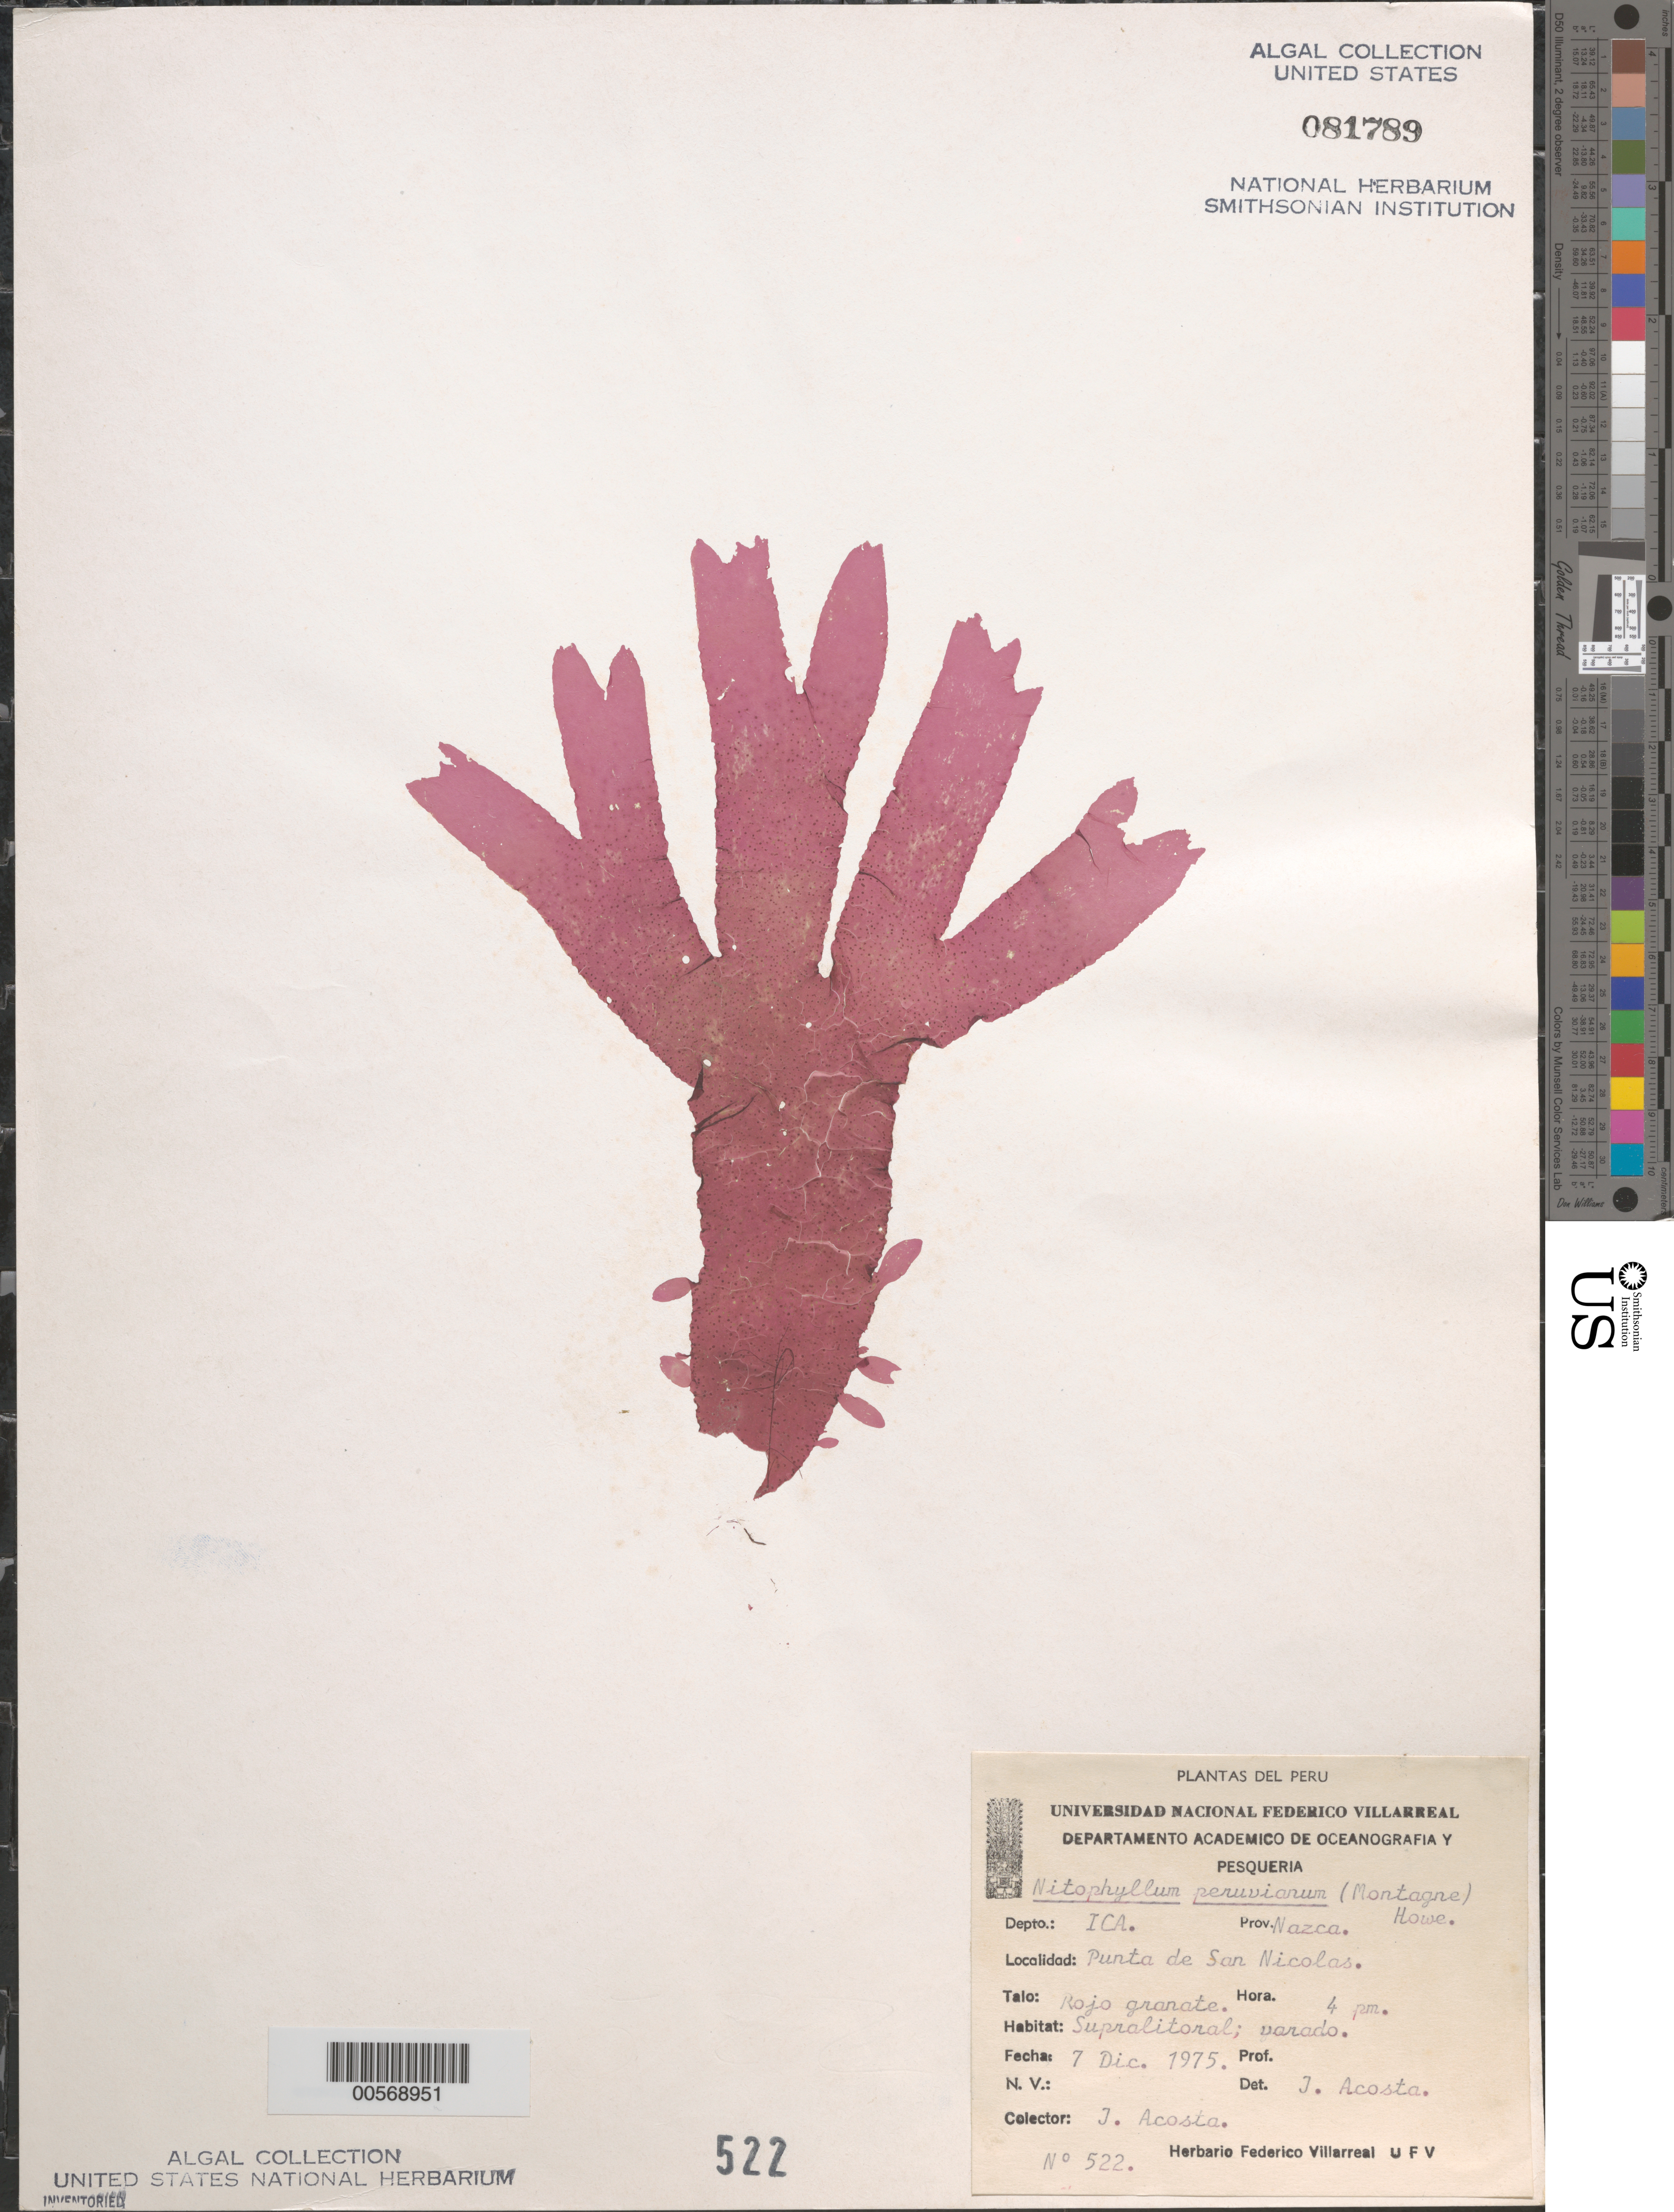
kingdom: Plantae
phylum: Rhodophyta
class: Florideophyceae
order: Ceramiales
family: Delesseriaceae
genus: Nitophyllum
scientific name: Nitophyllum peruvianum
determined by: Acosta, J.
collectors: J. Acosta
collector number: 522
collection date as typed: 07 Dec 1975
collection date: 1975-12-07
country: Peru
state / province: Ica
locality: Punta de san nicolas, nazca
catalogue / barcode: US 81789